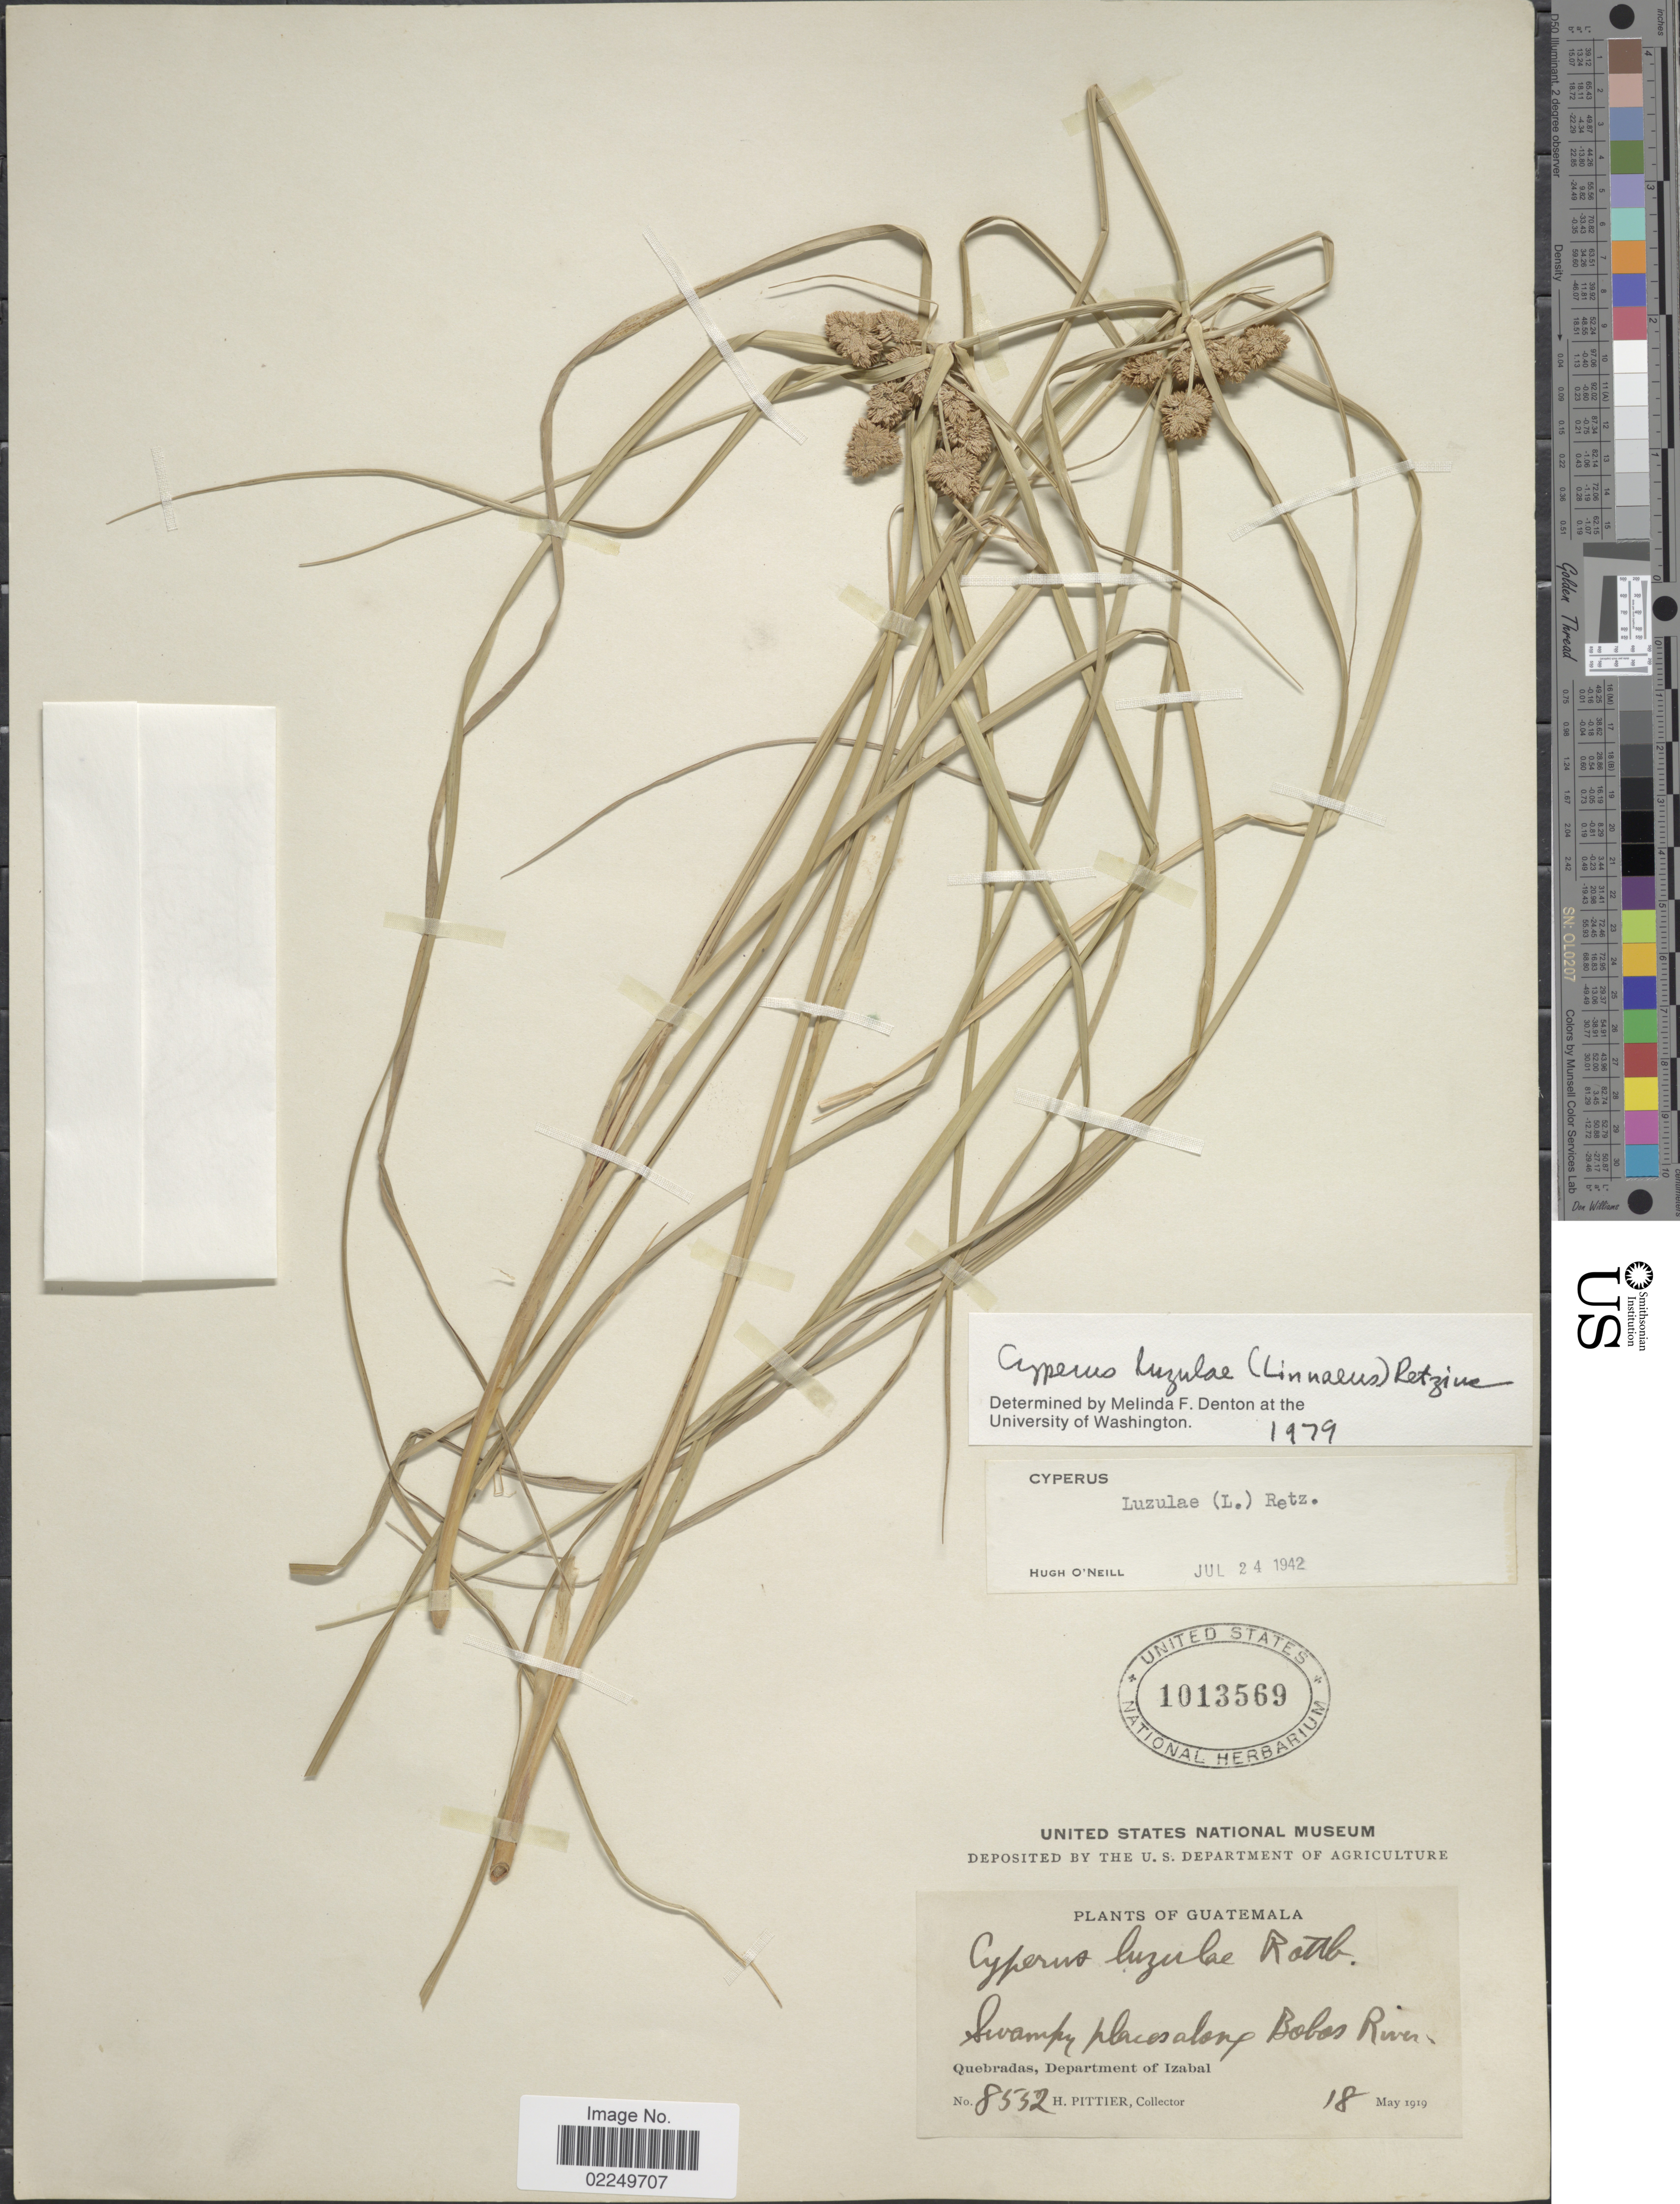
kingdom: Plantae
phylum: Tracheophyta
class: Liliopsida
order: Poales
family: Cyperaceae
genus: Cyperus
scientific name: Cyperus luzulae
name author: (L.) Rottb. ex Retz.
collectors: H. F. Pittier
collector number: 8552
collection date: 1919-05-18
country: Guatemala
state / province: Izabal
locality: Quebradas, Departament of Izabal, Swampy places along Bobos River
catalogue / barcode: US 1013569